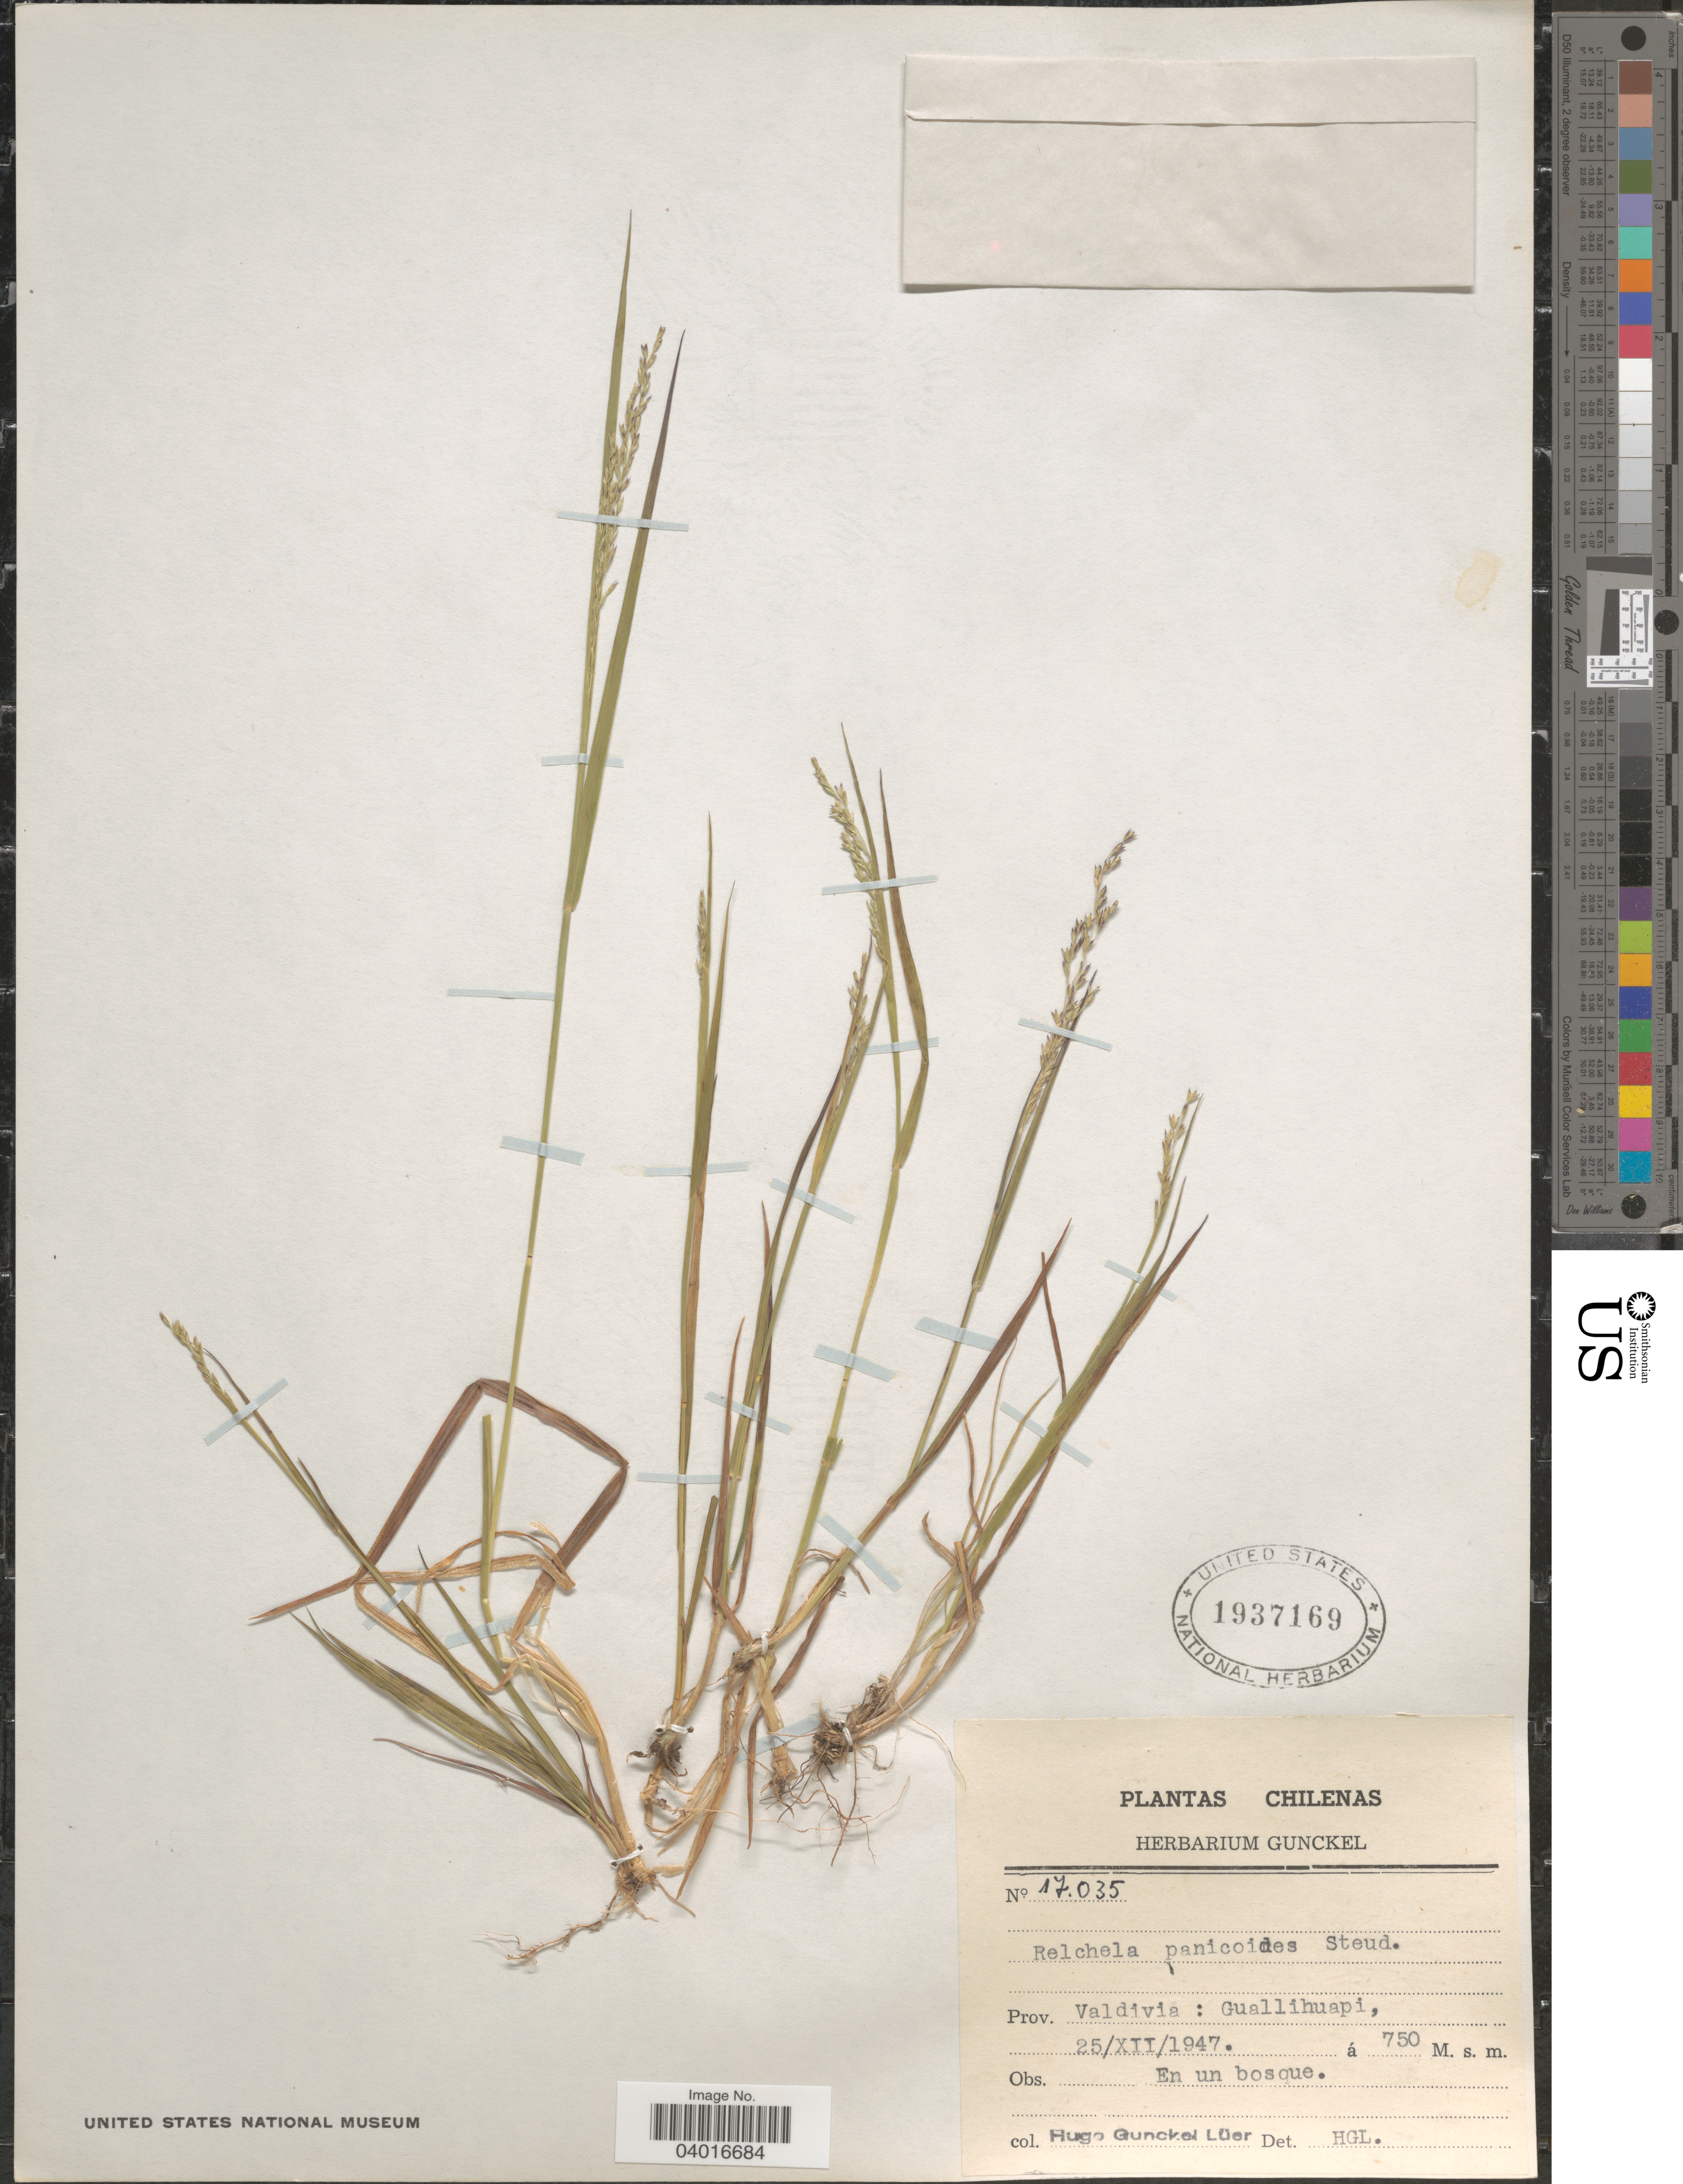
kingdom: Plantae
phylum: Tracheophyta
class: Liliopsida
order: Poales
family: Poaceae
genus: Relchela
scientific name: Relchela panicoides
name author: Steud.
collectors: H. Gunckel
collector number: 17035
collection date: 1947-12-25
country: Chile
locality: Prov. Valdivia: Guallihuapi.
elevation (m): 750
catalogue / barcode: US 1937169